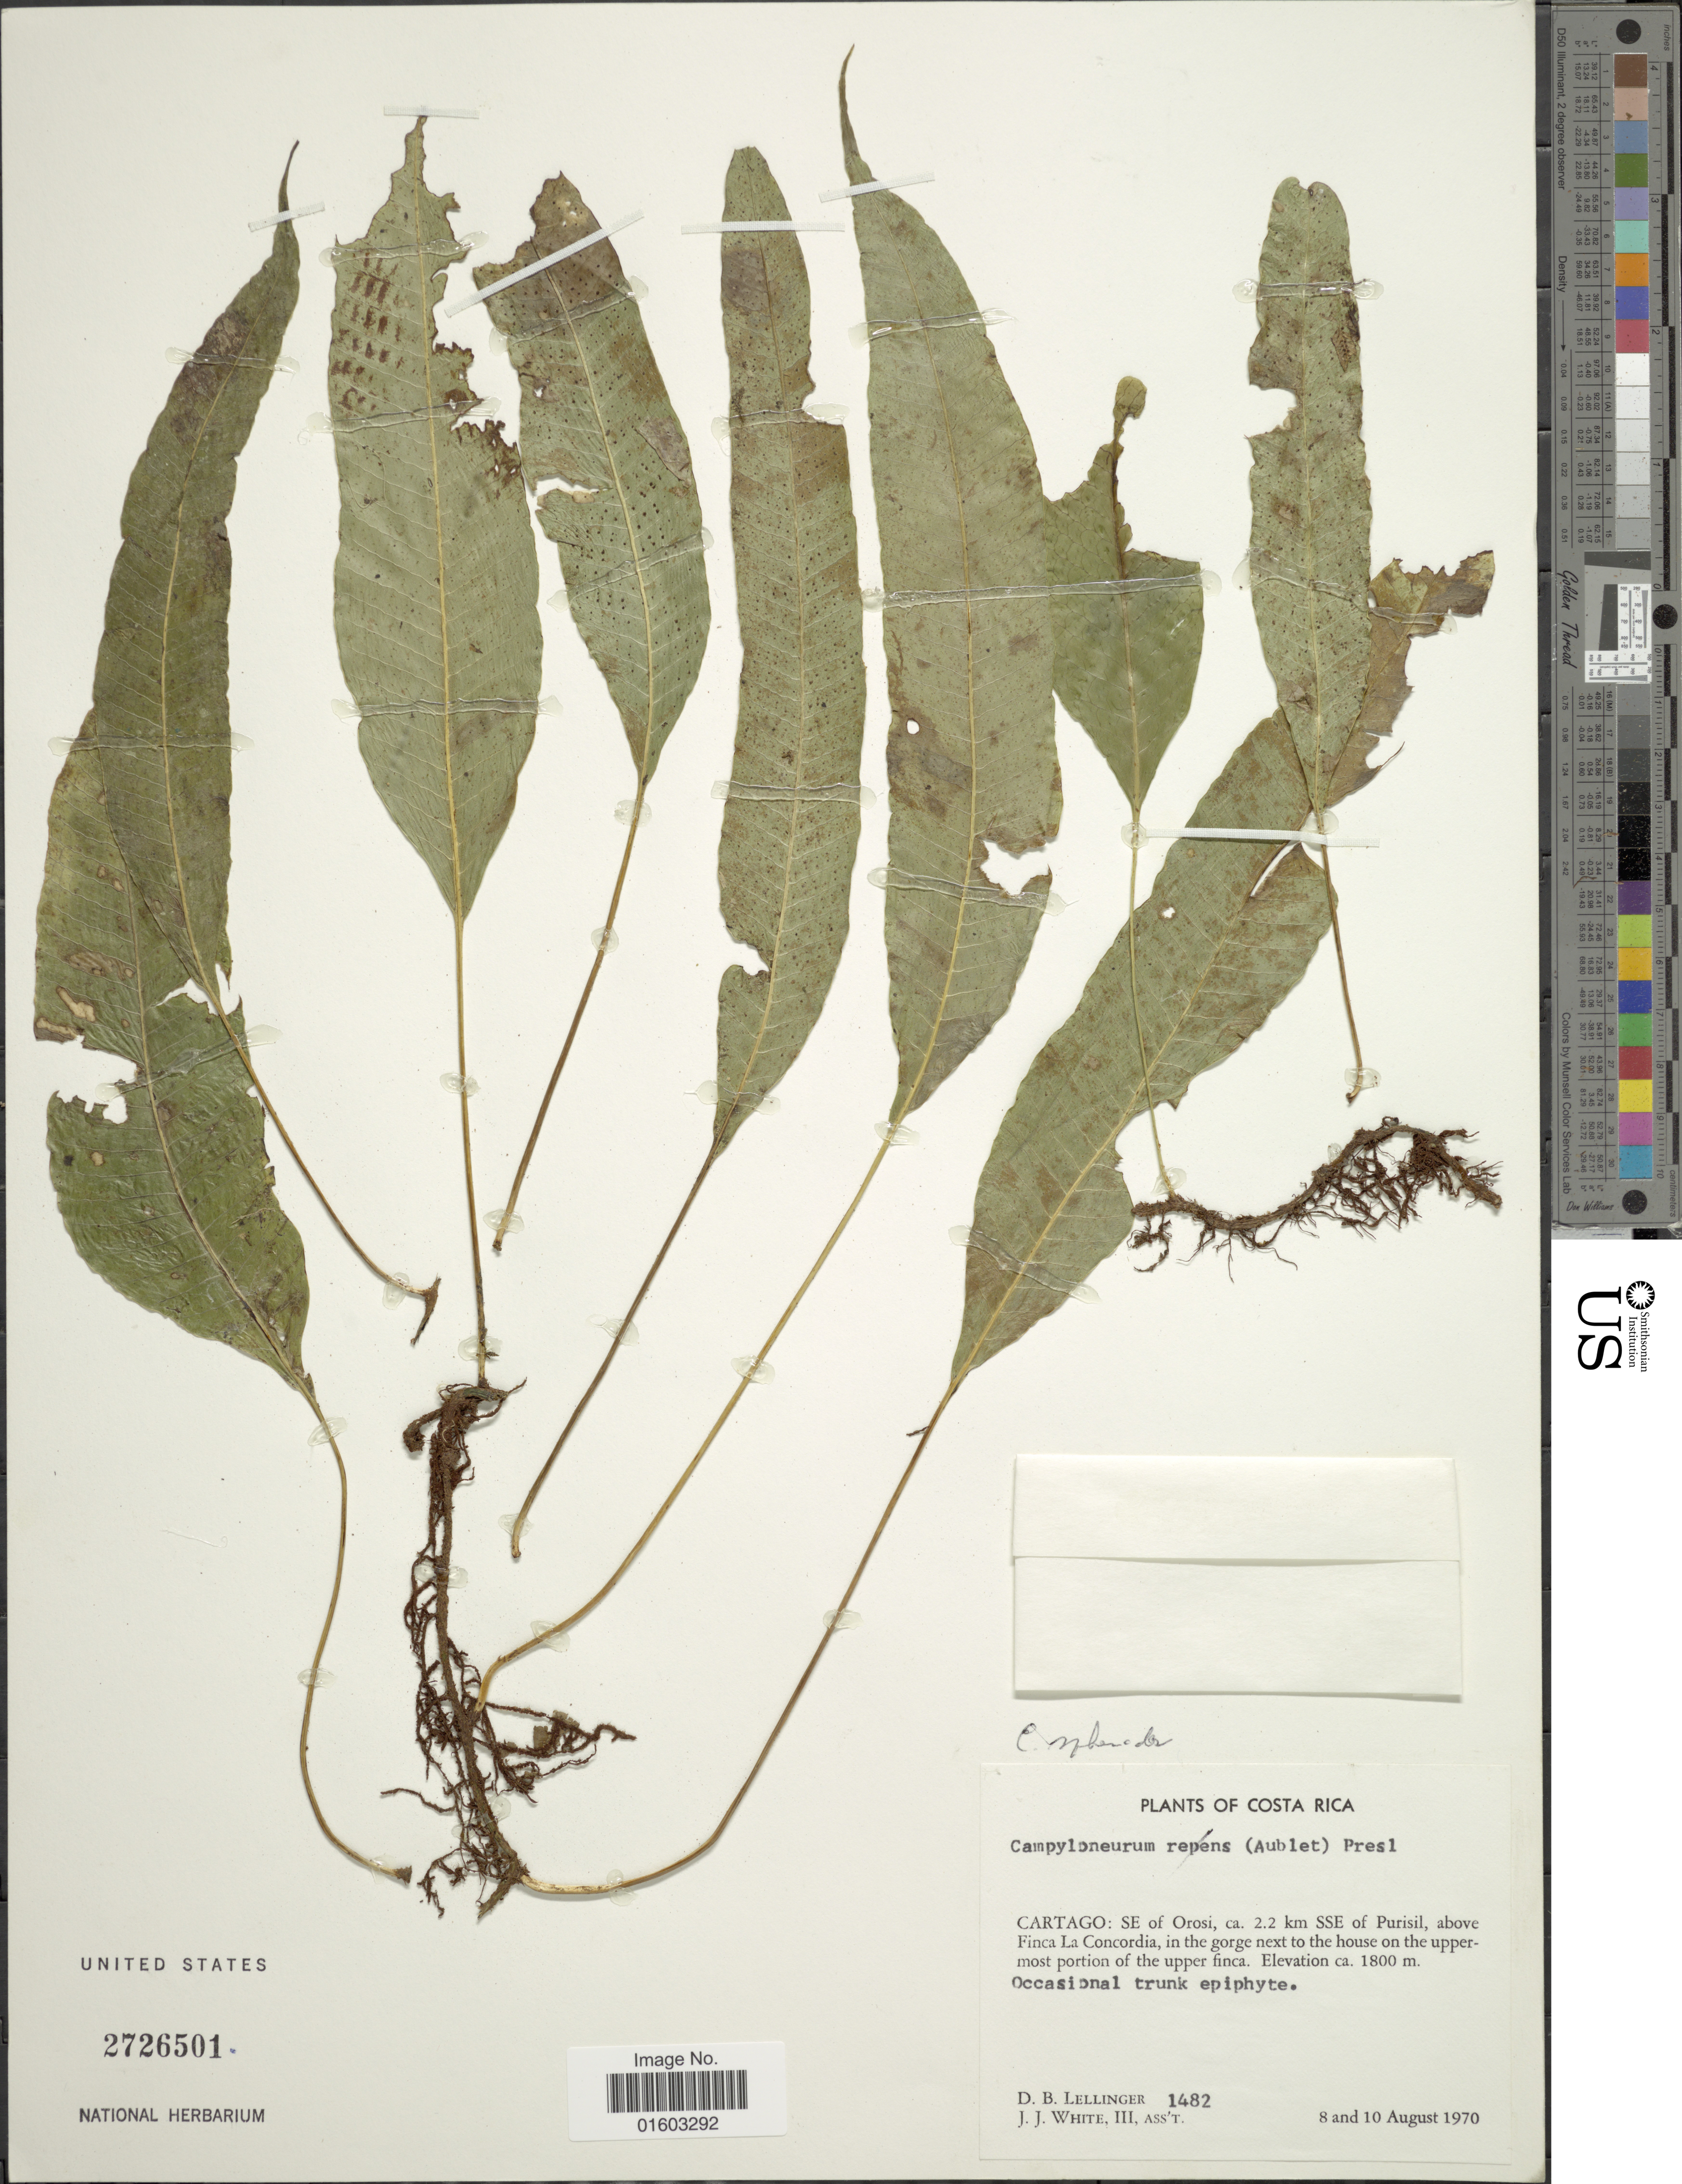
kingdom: Plantae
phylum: Tracheophyta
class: Polypodiopsida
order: Polypodiales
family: Polypodiaceae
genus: Campyloneurum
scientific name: Campyloneurum wercklei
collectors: D. B. Lellinger & J. J. White III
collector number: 1482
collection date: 1970-08-08/1970-08-10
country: Costa Rica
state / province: Cartago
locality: SE of Orosi, 2.2 km SSE of Pourisil, above Finca La Concordia, in the gorge next to the house on the uppermost portion of the upper finca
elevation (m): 1800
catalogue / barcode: US 2726501